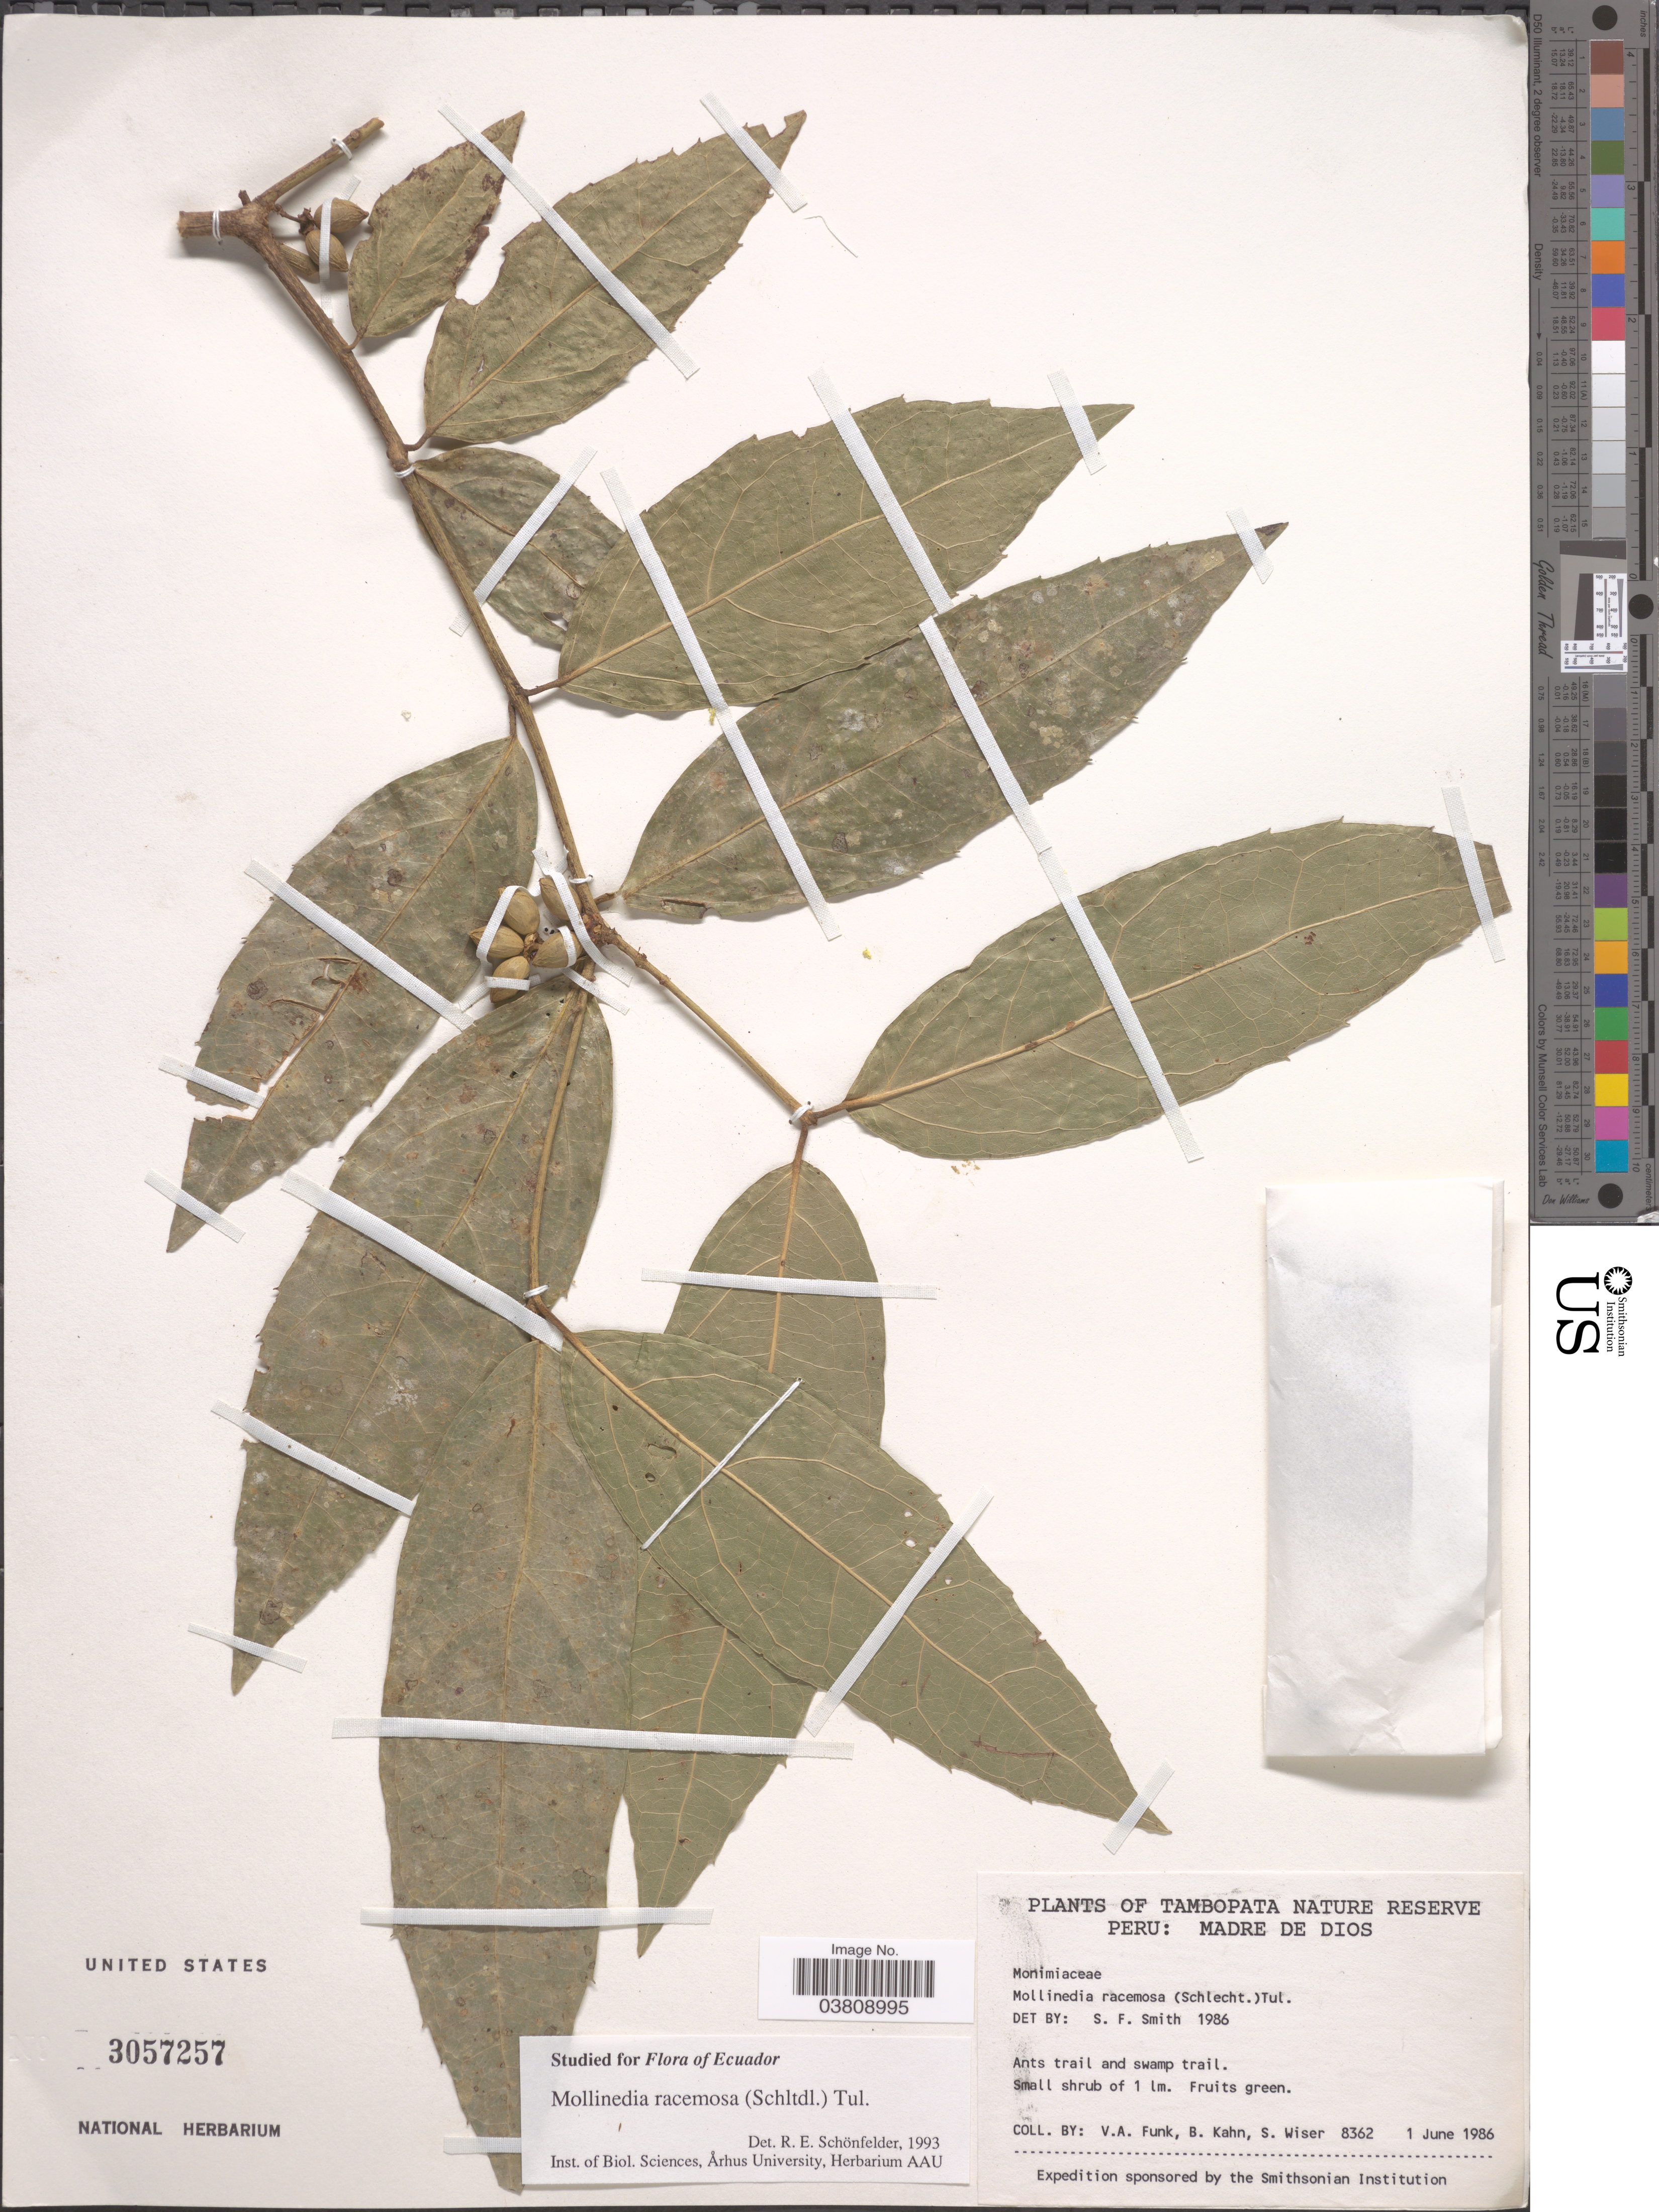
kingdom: Plantae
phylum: Tracheophyta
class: Magnoliopsida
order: Laurales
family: Monimiaceae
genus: Mollinedia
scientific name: Mollinedia racemosa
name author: (Schltdl.) Tul.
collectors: V. Funk, B. Kahn & S. Wiser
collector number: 8362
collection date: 1986-06-01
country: Peru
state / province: Madre de Dios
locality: Tambopata Nature Reserve. Ants trail and swamp trail.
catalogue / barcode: US 3057257